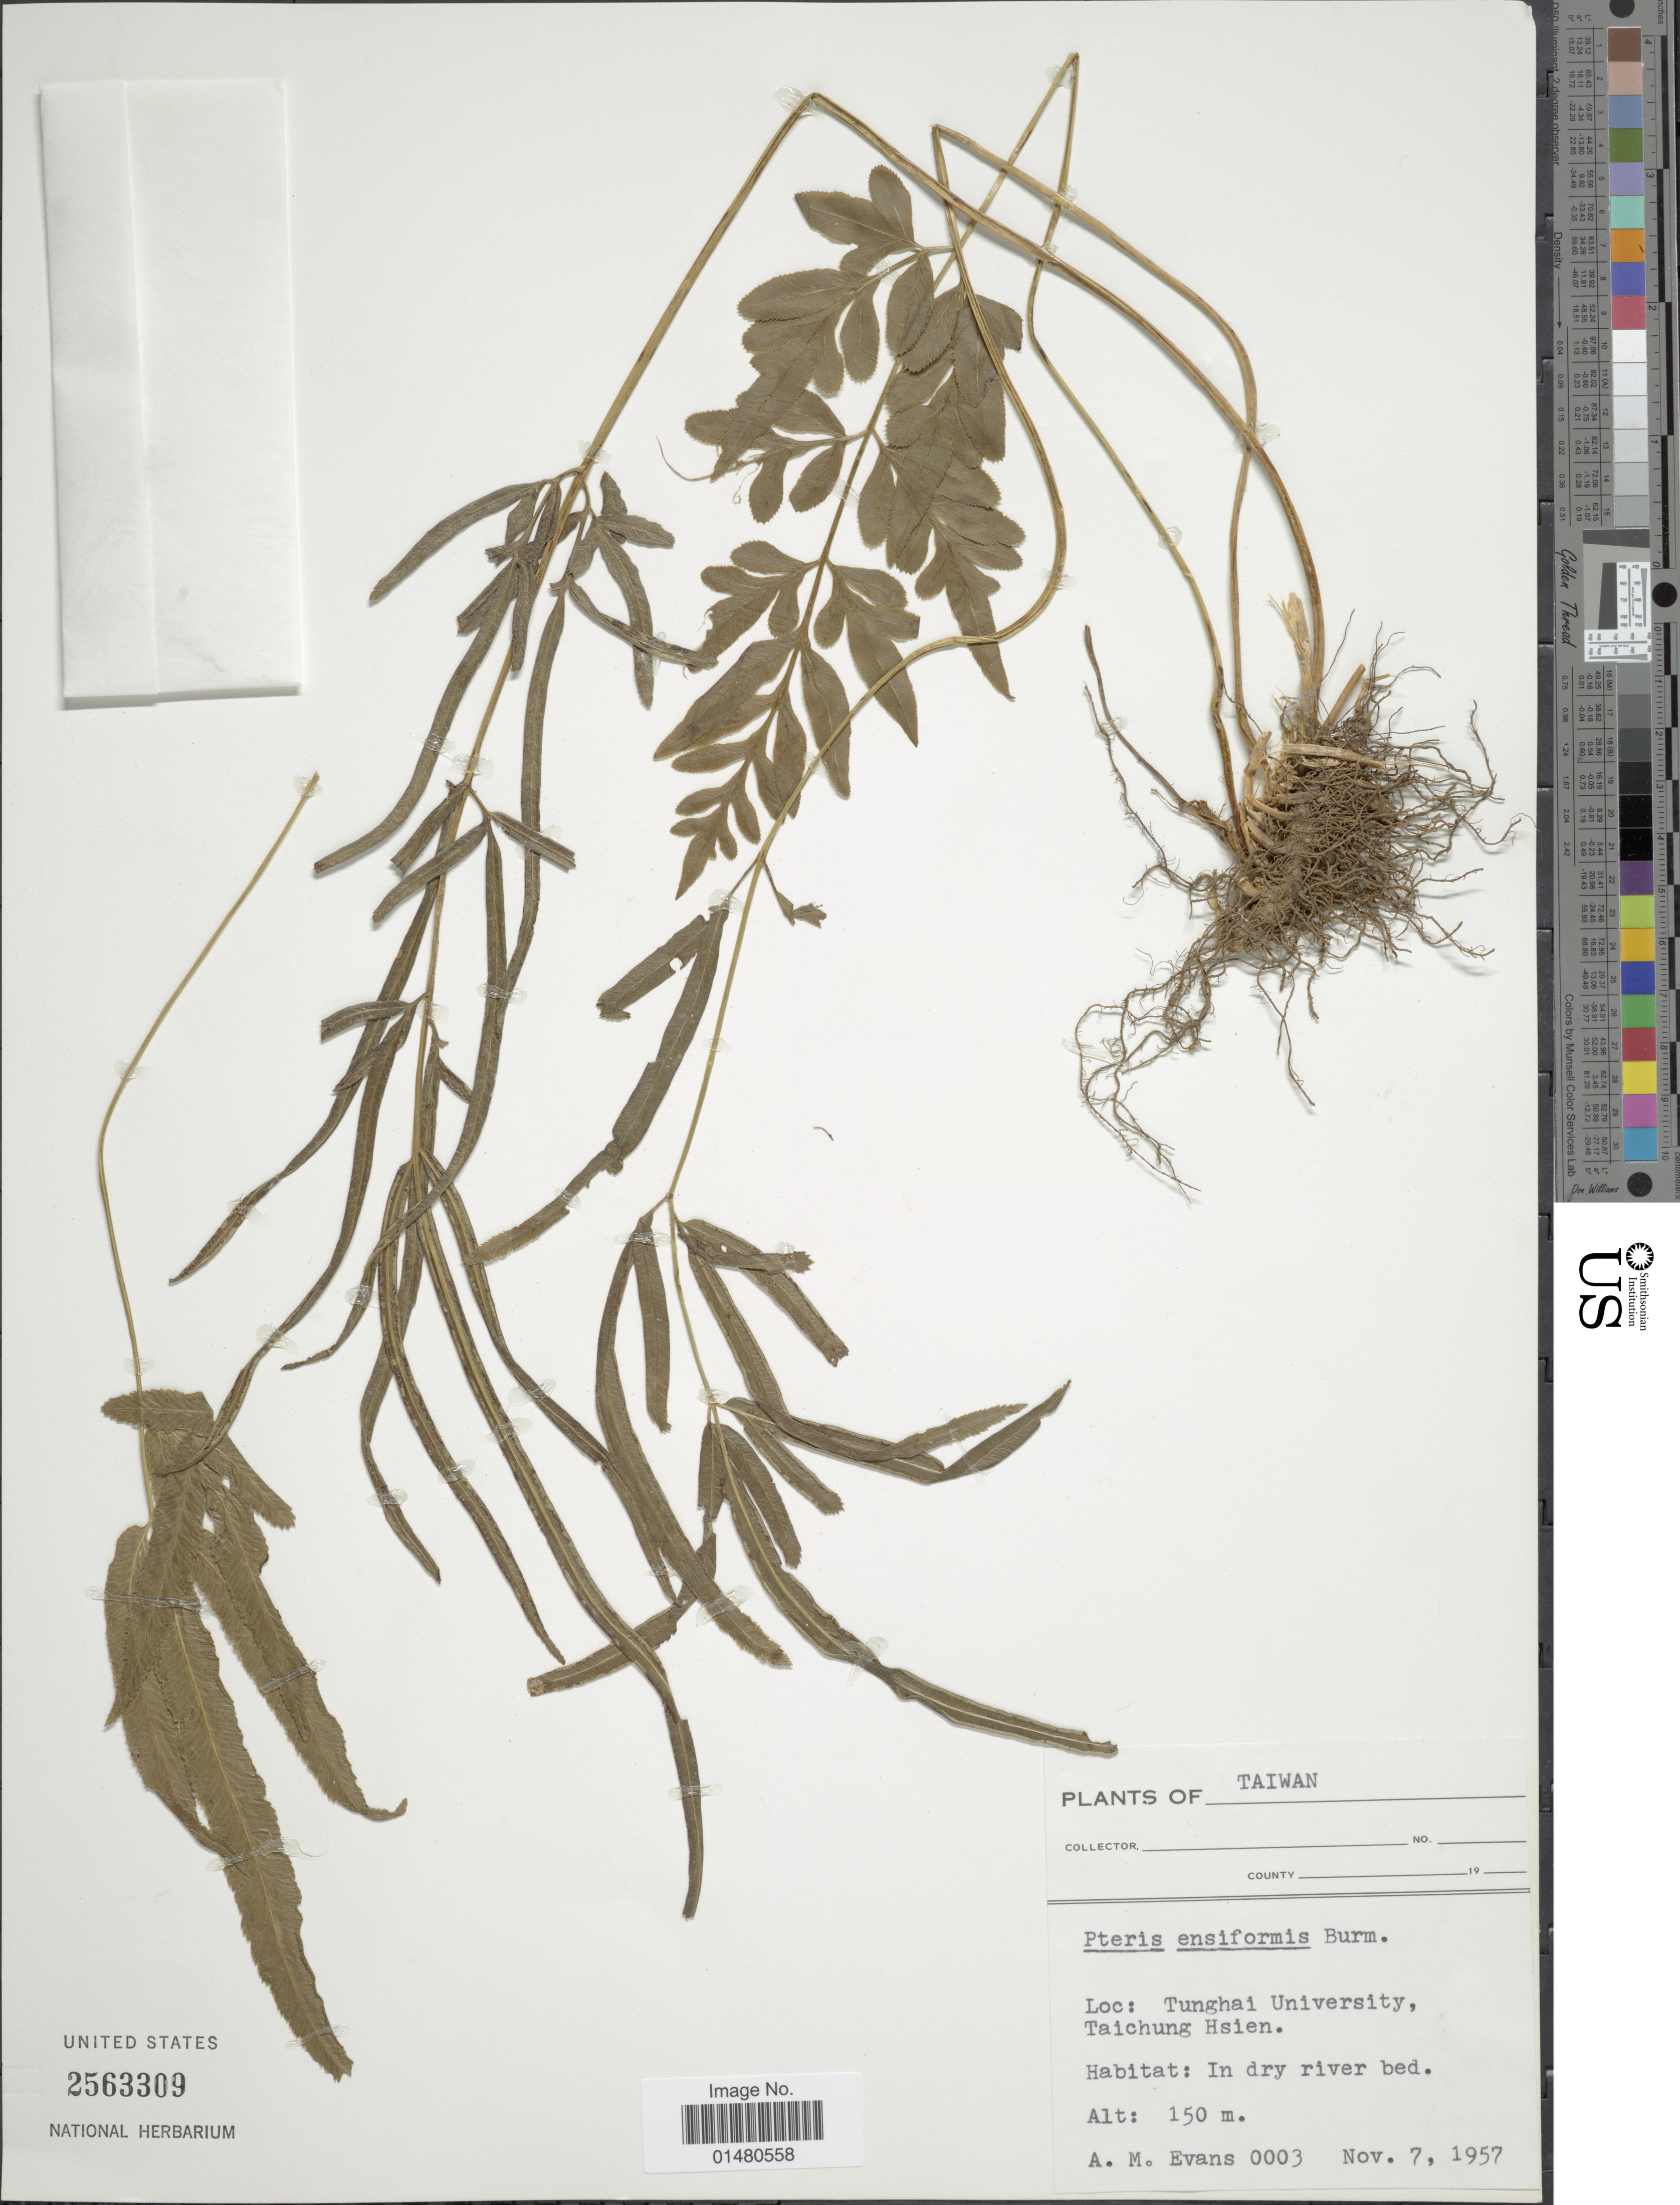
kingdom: Plantae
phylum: Tracheophyta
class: Polypodiopsida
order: Polypodiales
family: Pteridaceae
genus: Pteris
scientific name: Pteris ensiformis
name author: Burm. f.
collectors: A. M. Evans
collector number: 0003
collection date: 1957-11-07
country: Taiwan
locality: Tunghai University, Taichung Hsien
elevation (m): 150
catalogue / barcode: US 2563309